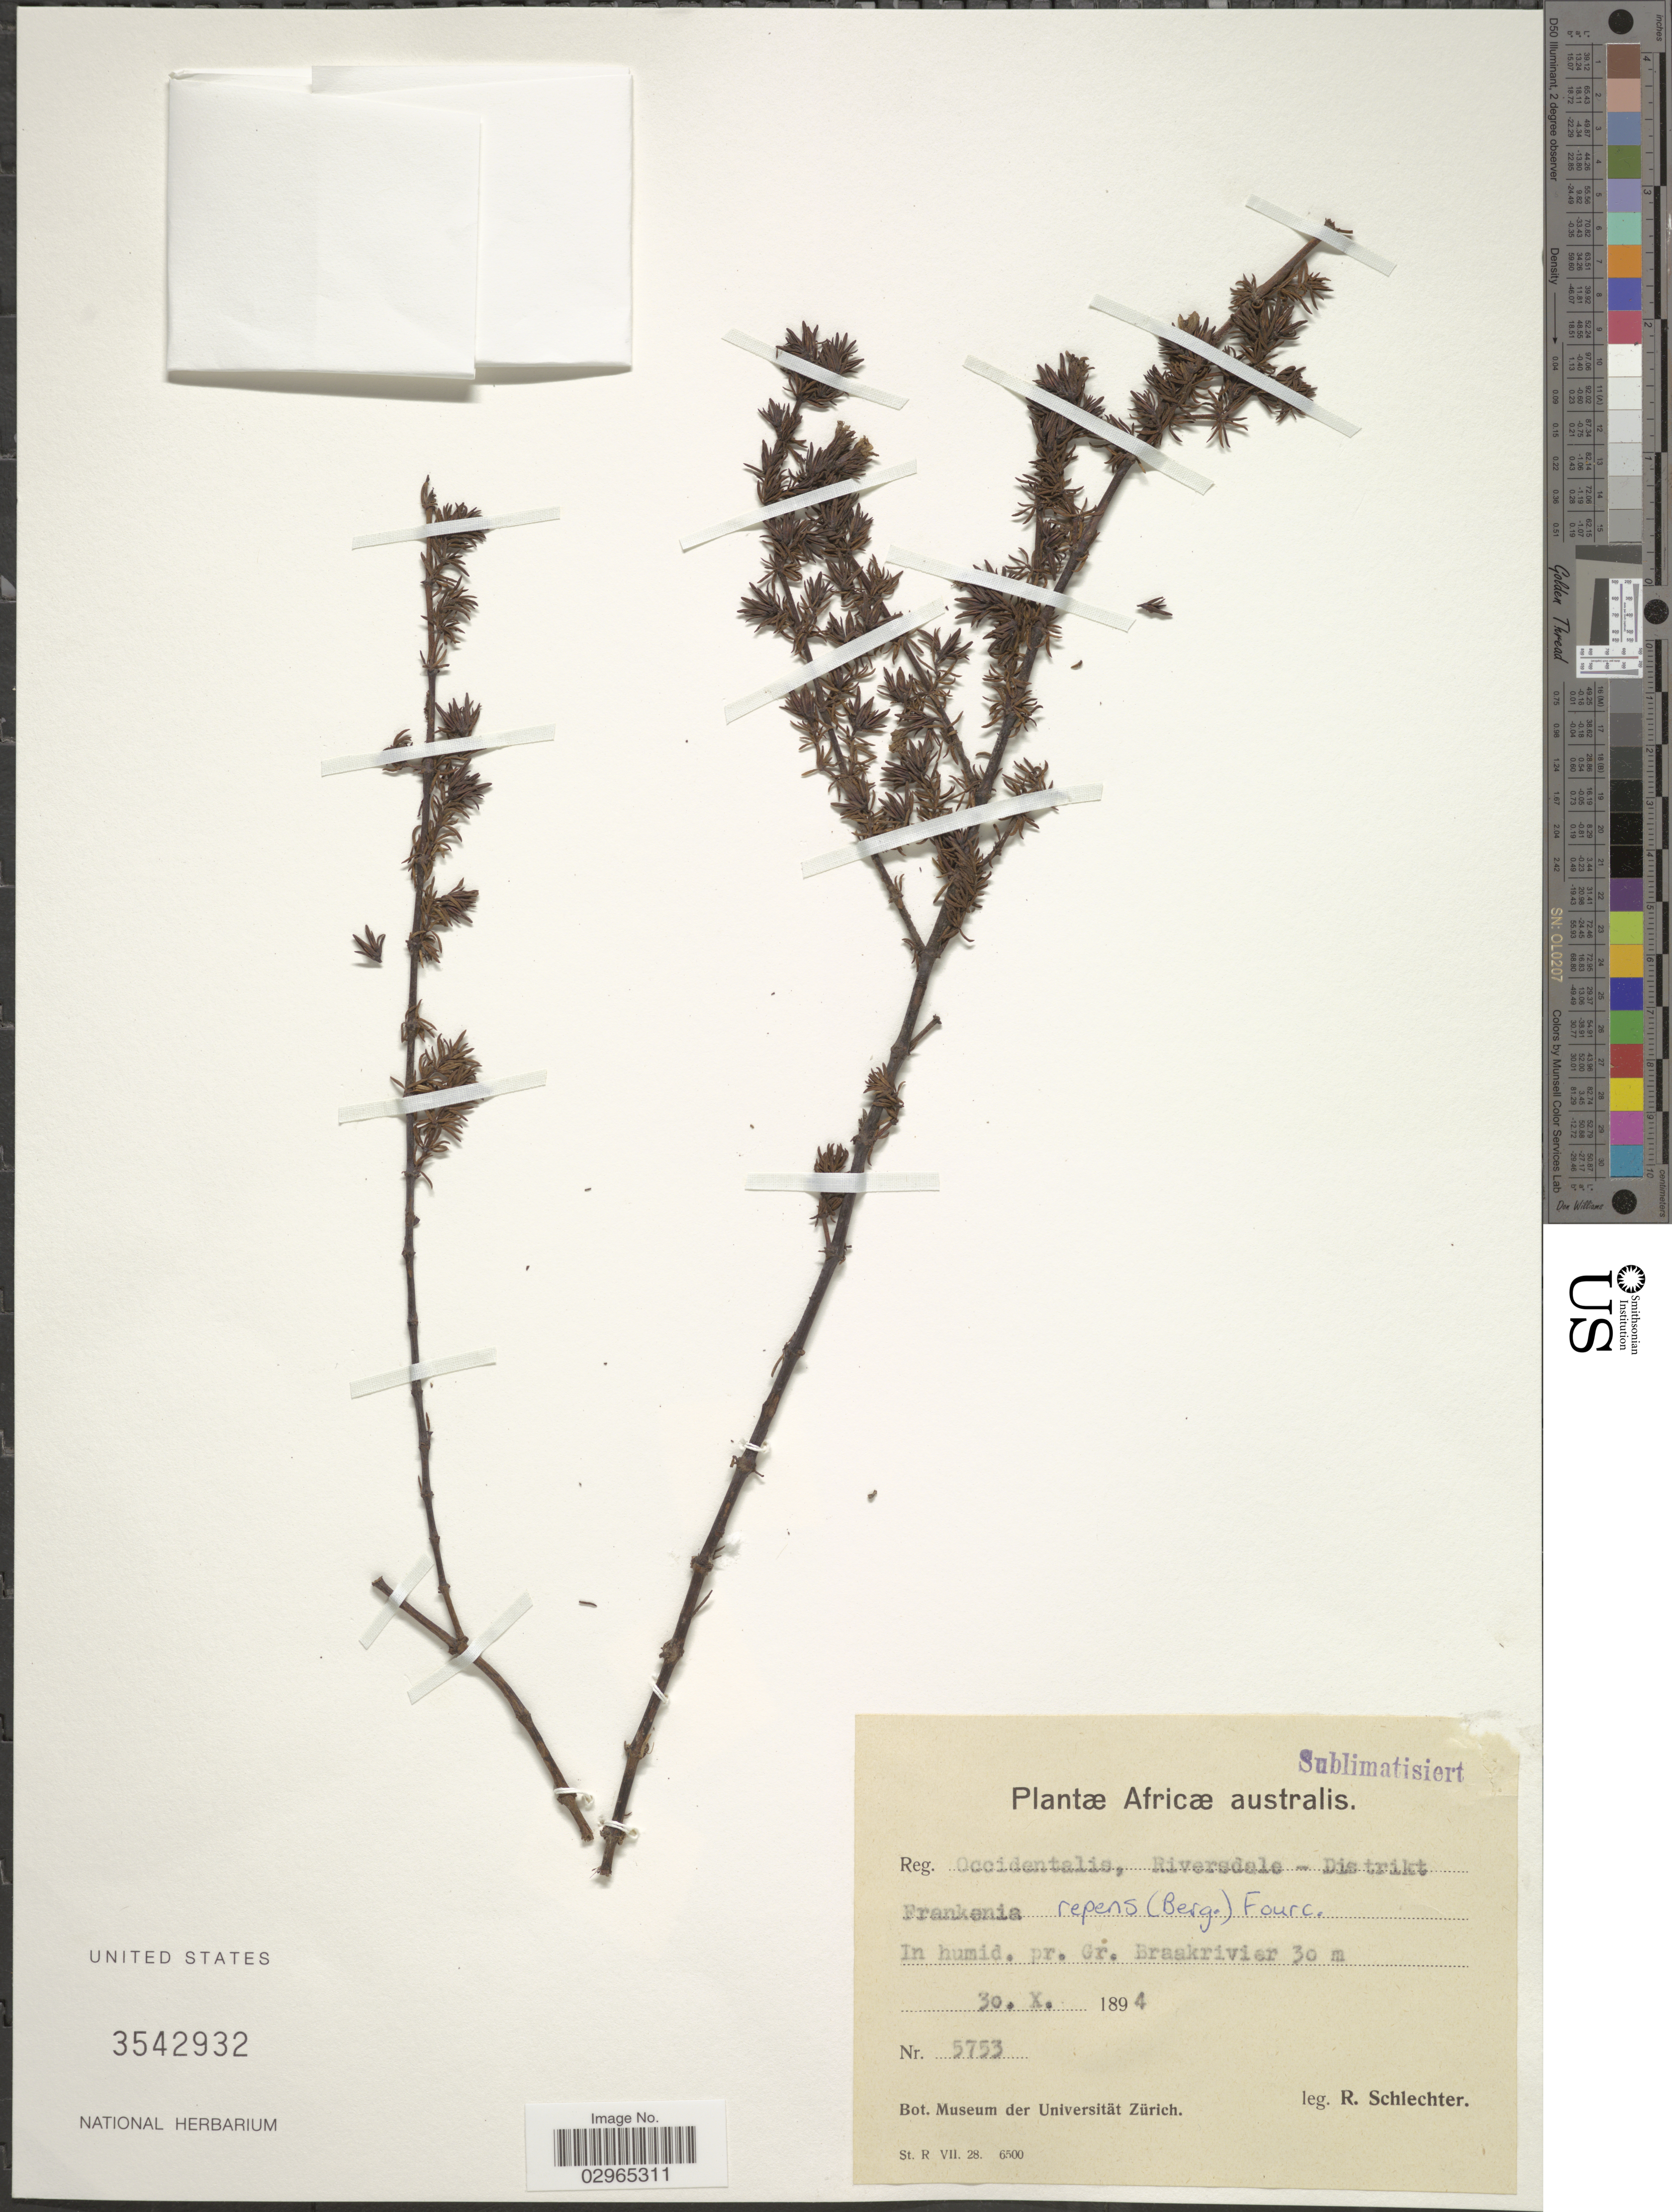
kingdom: Plantae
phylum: Tracheophyta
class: Magnoliopsida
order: Caryophyllales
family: Frankeniaceae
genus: Frankenia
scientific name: Frankenia repens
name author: Fourc.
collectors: F. R. R. Schlechter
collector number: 5753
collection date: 1894-10-30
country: South Africa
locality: Reg. Occidentalis, Riversdale - Distrikt. Africæ australis. In humid. pr. Gr. Braakrivier.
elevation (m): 30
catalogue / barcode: US 3542932